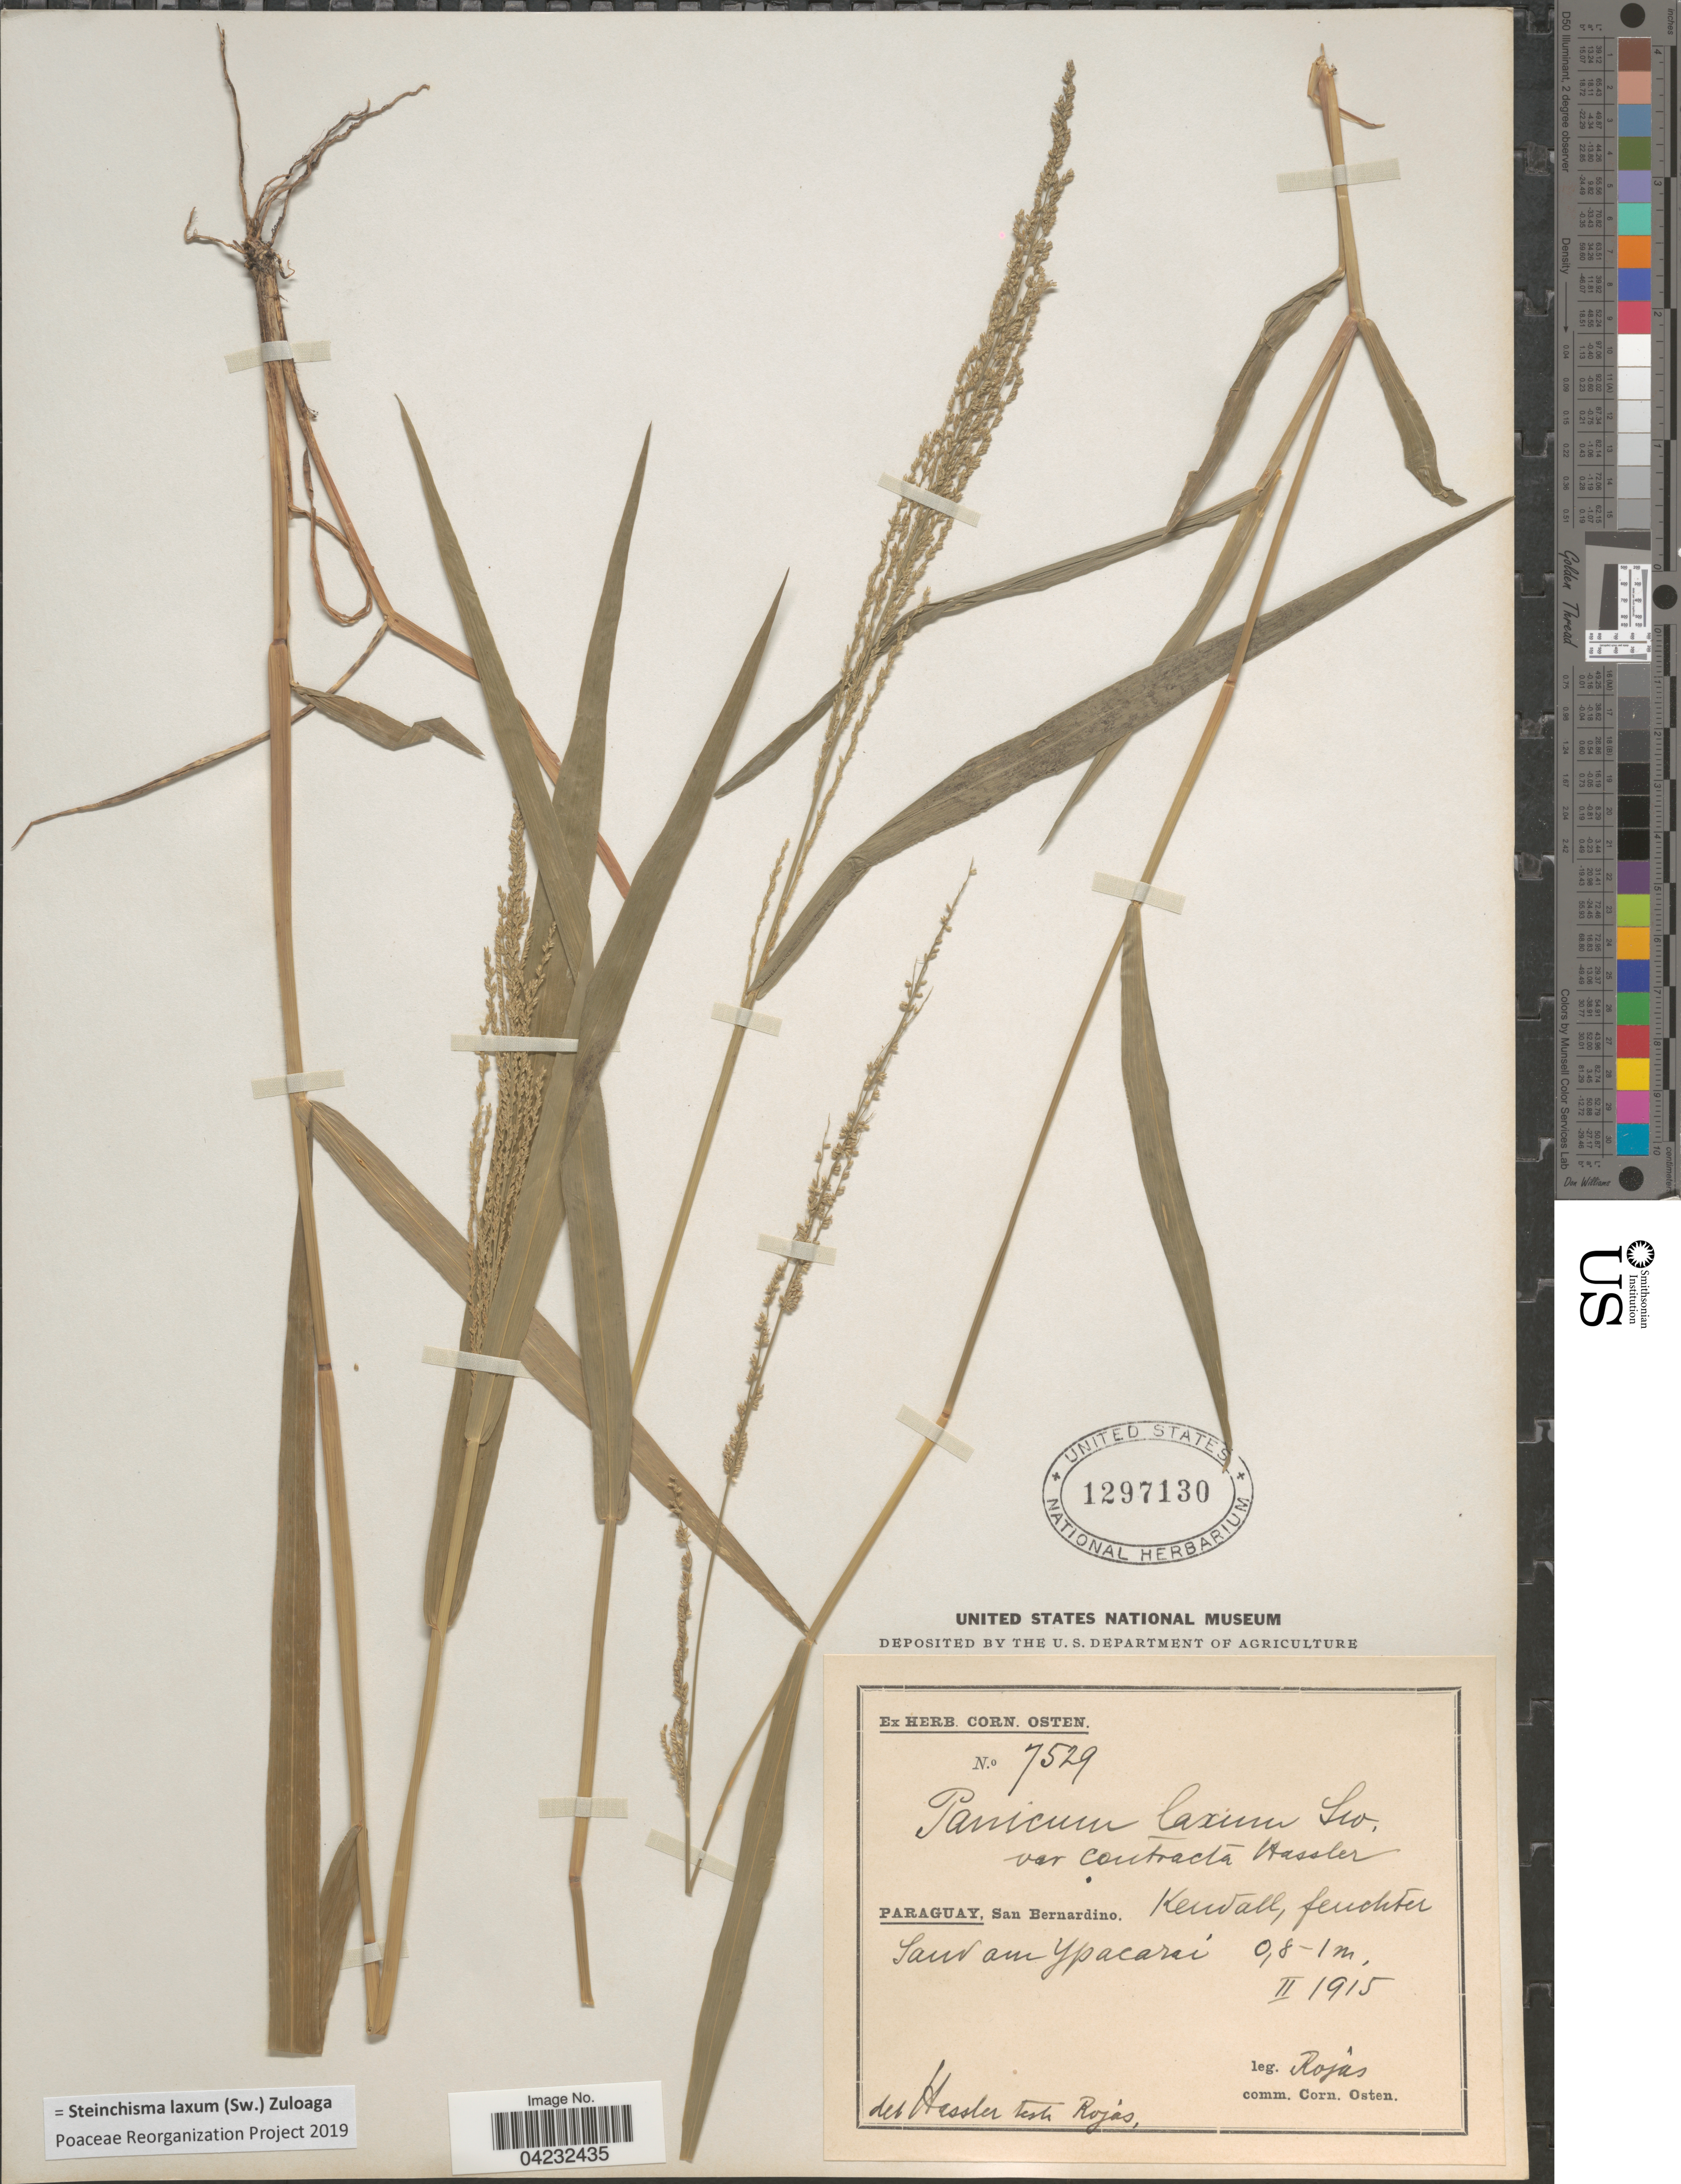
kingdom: Plantae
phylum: Tracheophyta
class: Liliopsida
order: Poales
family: Poaceae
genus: Steinchisma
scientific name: Steinchisma laxum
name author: (Sw.) Zuloaga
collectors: Rojas, --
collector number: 7529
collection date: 1915-02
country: Paraguay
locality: San Bernardino. Kendall, feuchter sand am Ypacarai.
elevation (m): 0.8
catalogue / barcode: US 1297130